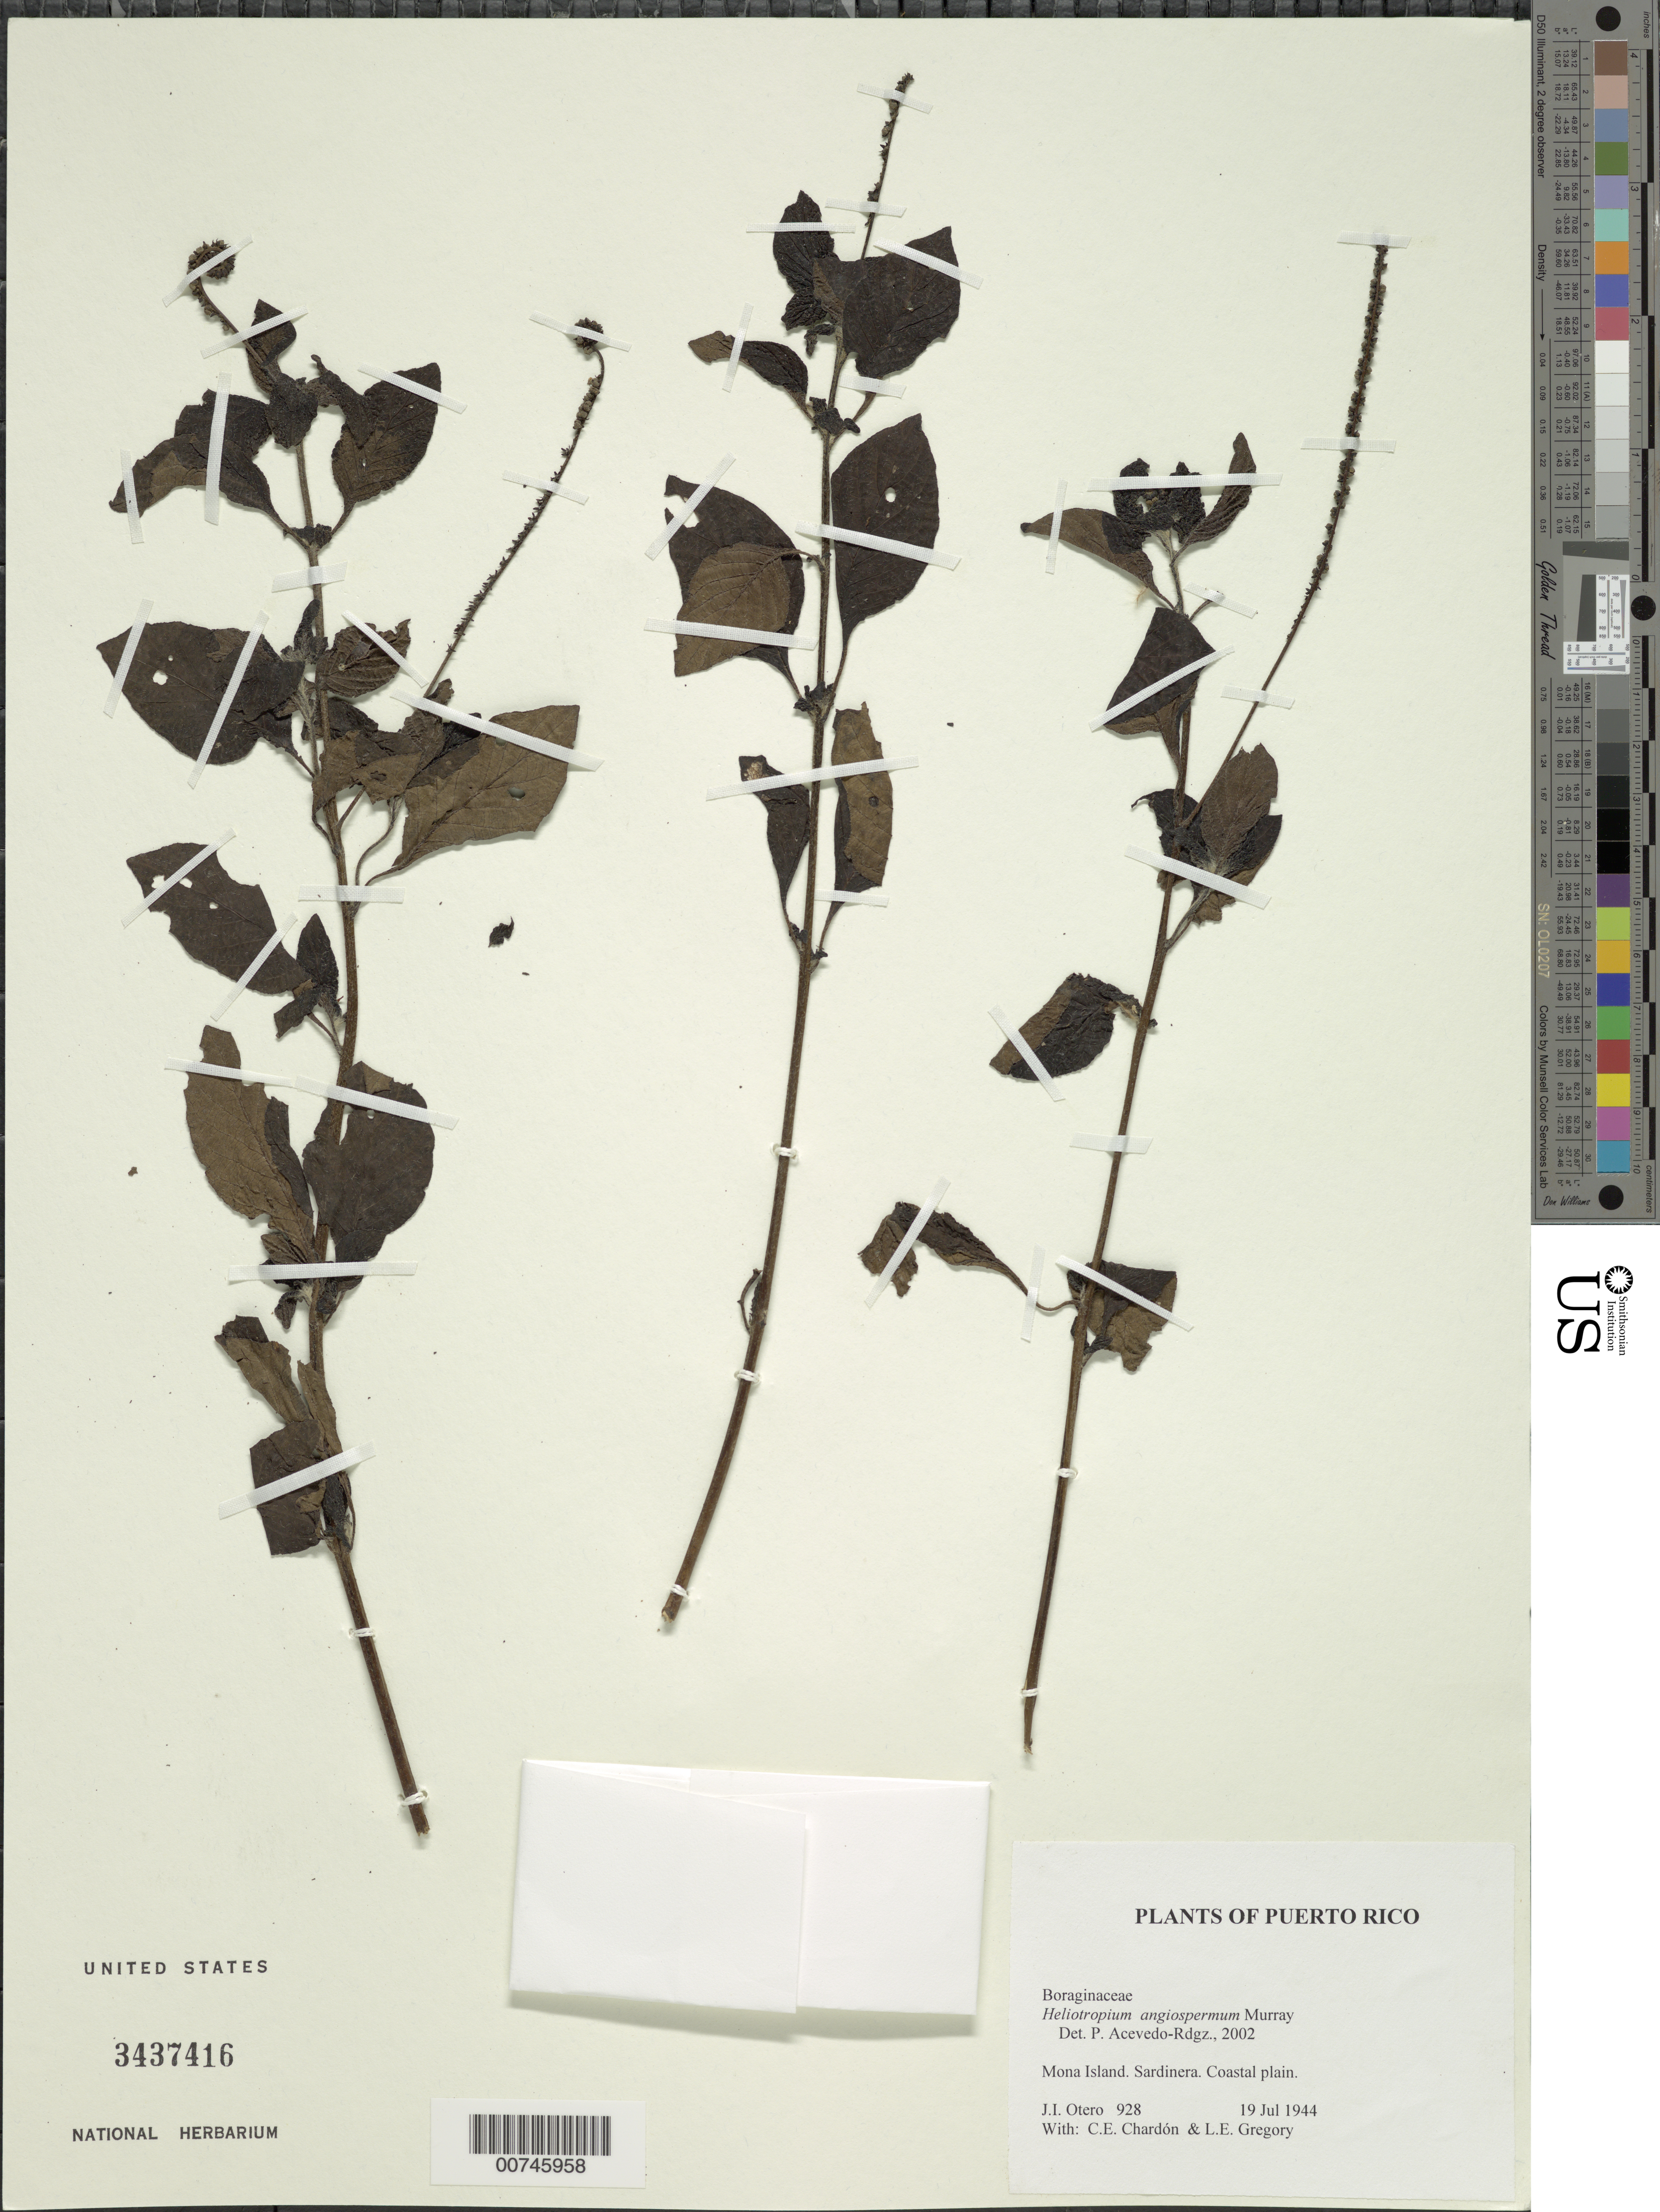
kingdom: Plantae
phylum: Tracheophyta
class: Magnoliopsida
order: Boraginales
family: Heliotropiaceae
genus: Heliotropium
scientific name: Heliotropium angiospermum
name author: Murray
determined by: Acevedo-Rodríguez, P., (BOT), Smithsonian Institution - National Museum of Natural History (UNITED STATES)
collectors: J. Otero, C. E. Chardón & L. E. Gregory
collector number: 928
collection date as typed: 19 Jul 1944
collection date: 1944-07-19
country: Puerto Rico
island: Mona I.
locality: Sardinera. Coastal plain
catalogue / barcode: US 3437416